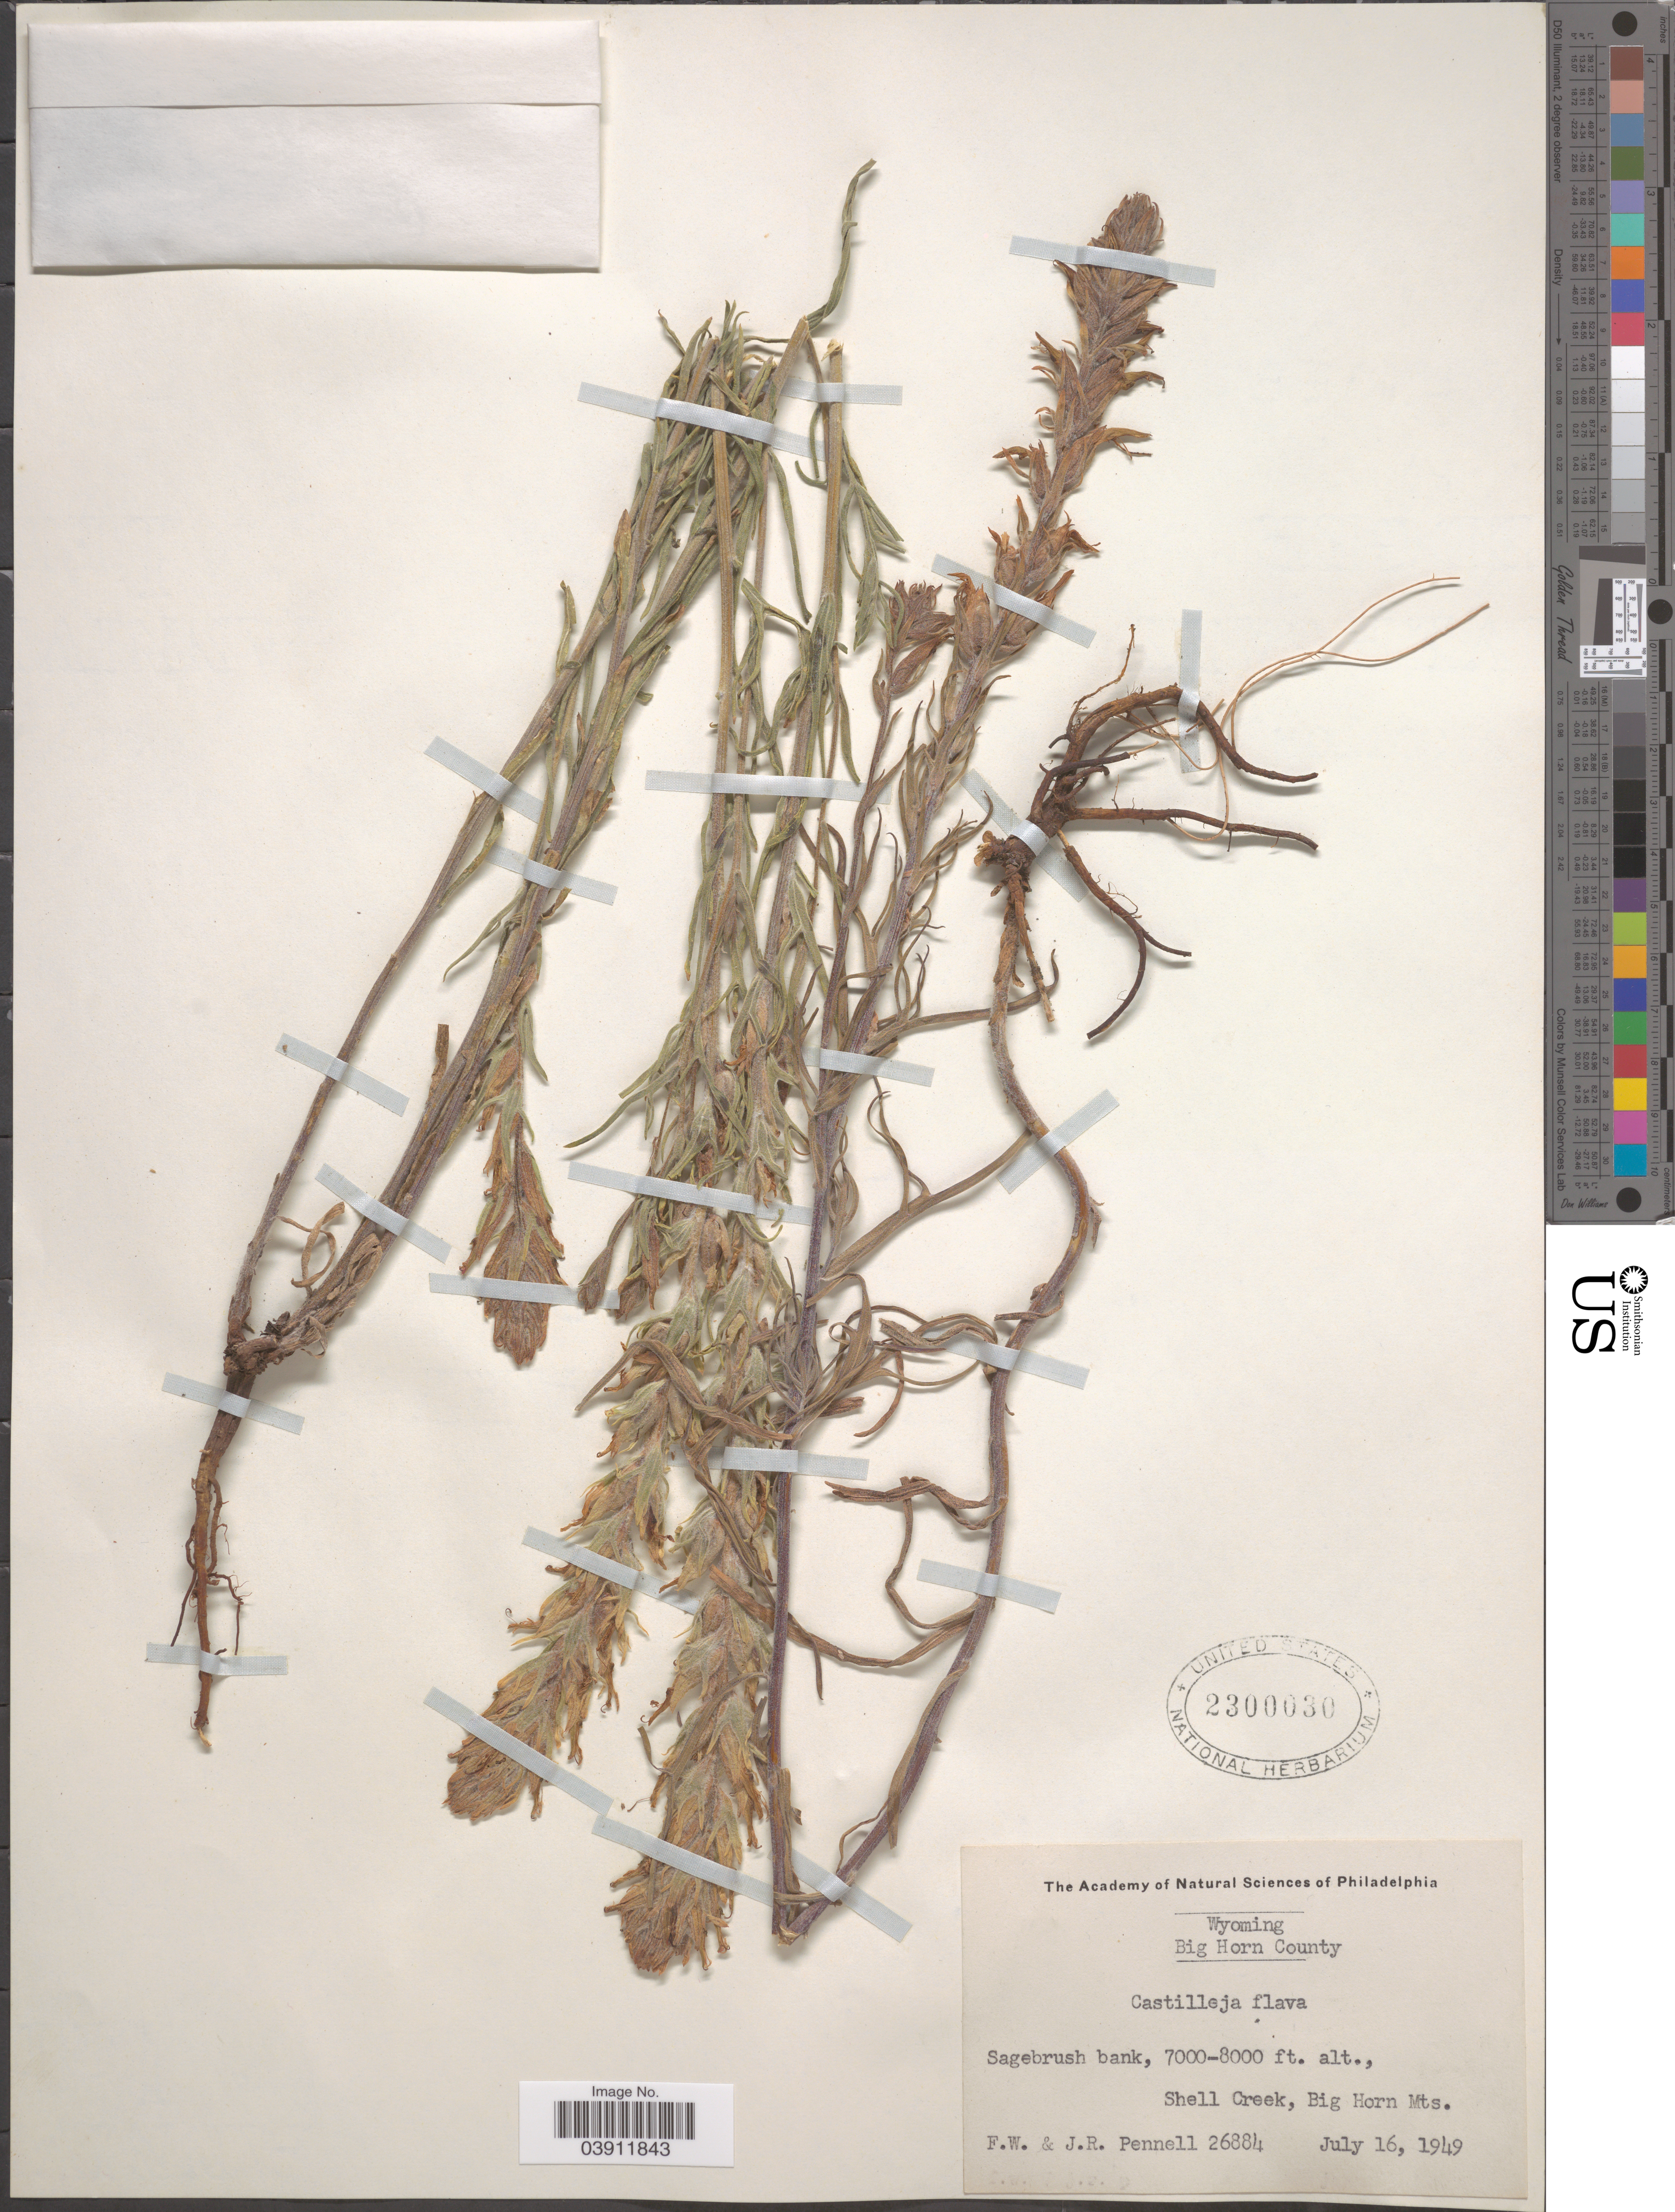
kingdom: Plantae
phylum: Tracheophyta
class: Magnoliopsida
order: Lamiales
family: Orobanchaceae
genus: Castilleja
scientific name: Castilleja flava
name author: S. Watson in C. King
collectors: F. W. Pennell & J. Pennell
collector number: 26884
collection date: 1949-07-16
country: United States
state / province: Wyoming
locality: Big Horn County. Shell Creek, Big Horn Mts.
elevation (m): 2134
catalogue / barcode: US 2300030